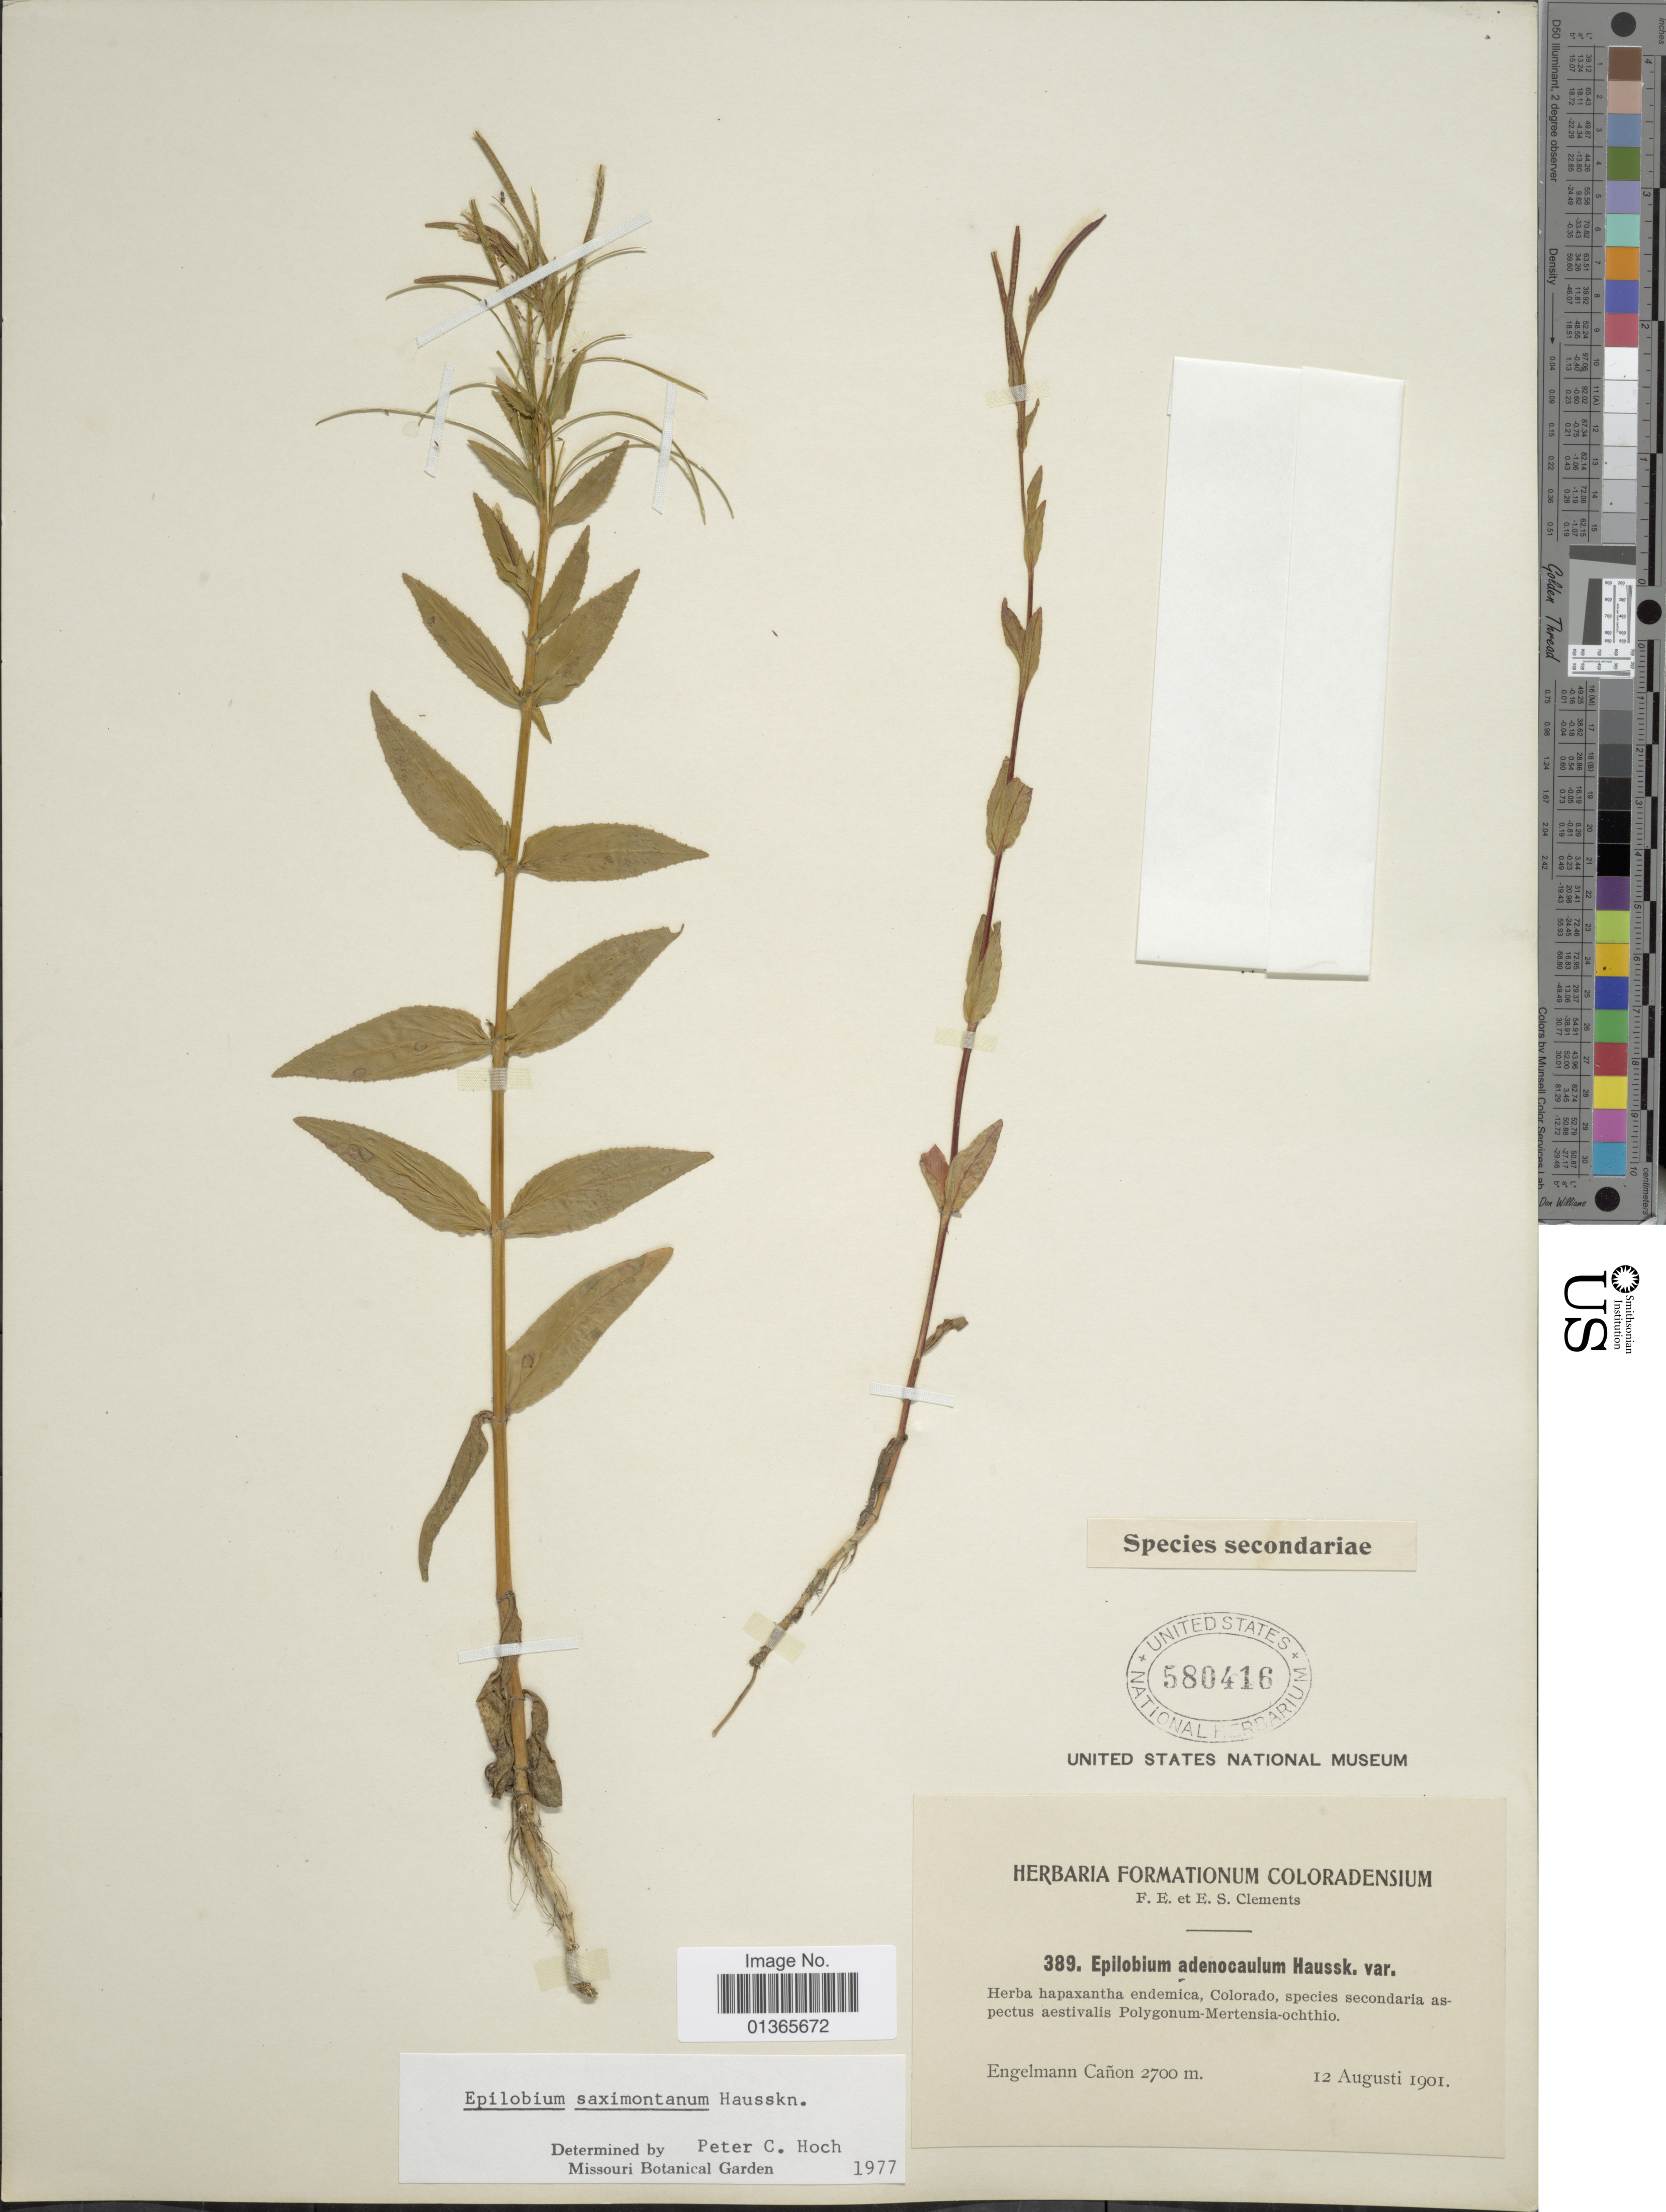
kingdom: Plantae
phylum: Tracheophyta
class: Magnoliopsida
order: Myrtales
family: Onagraceae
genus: Epilobium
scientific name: Epilobium saximontanum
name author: Hausskn.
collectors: F. E. Clements & E. S. Clements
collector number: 389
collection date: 1901-08-12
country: United States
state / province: Colorado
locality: Engelmann Cañon.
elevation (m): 2700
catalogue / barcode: US 580416